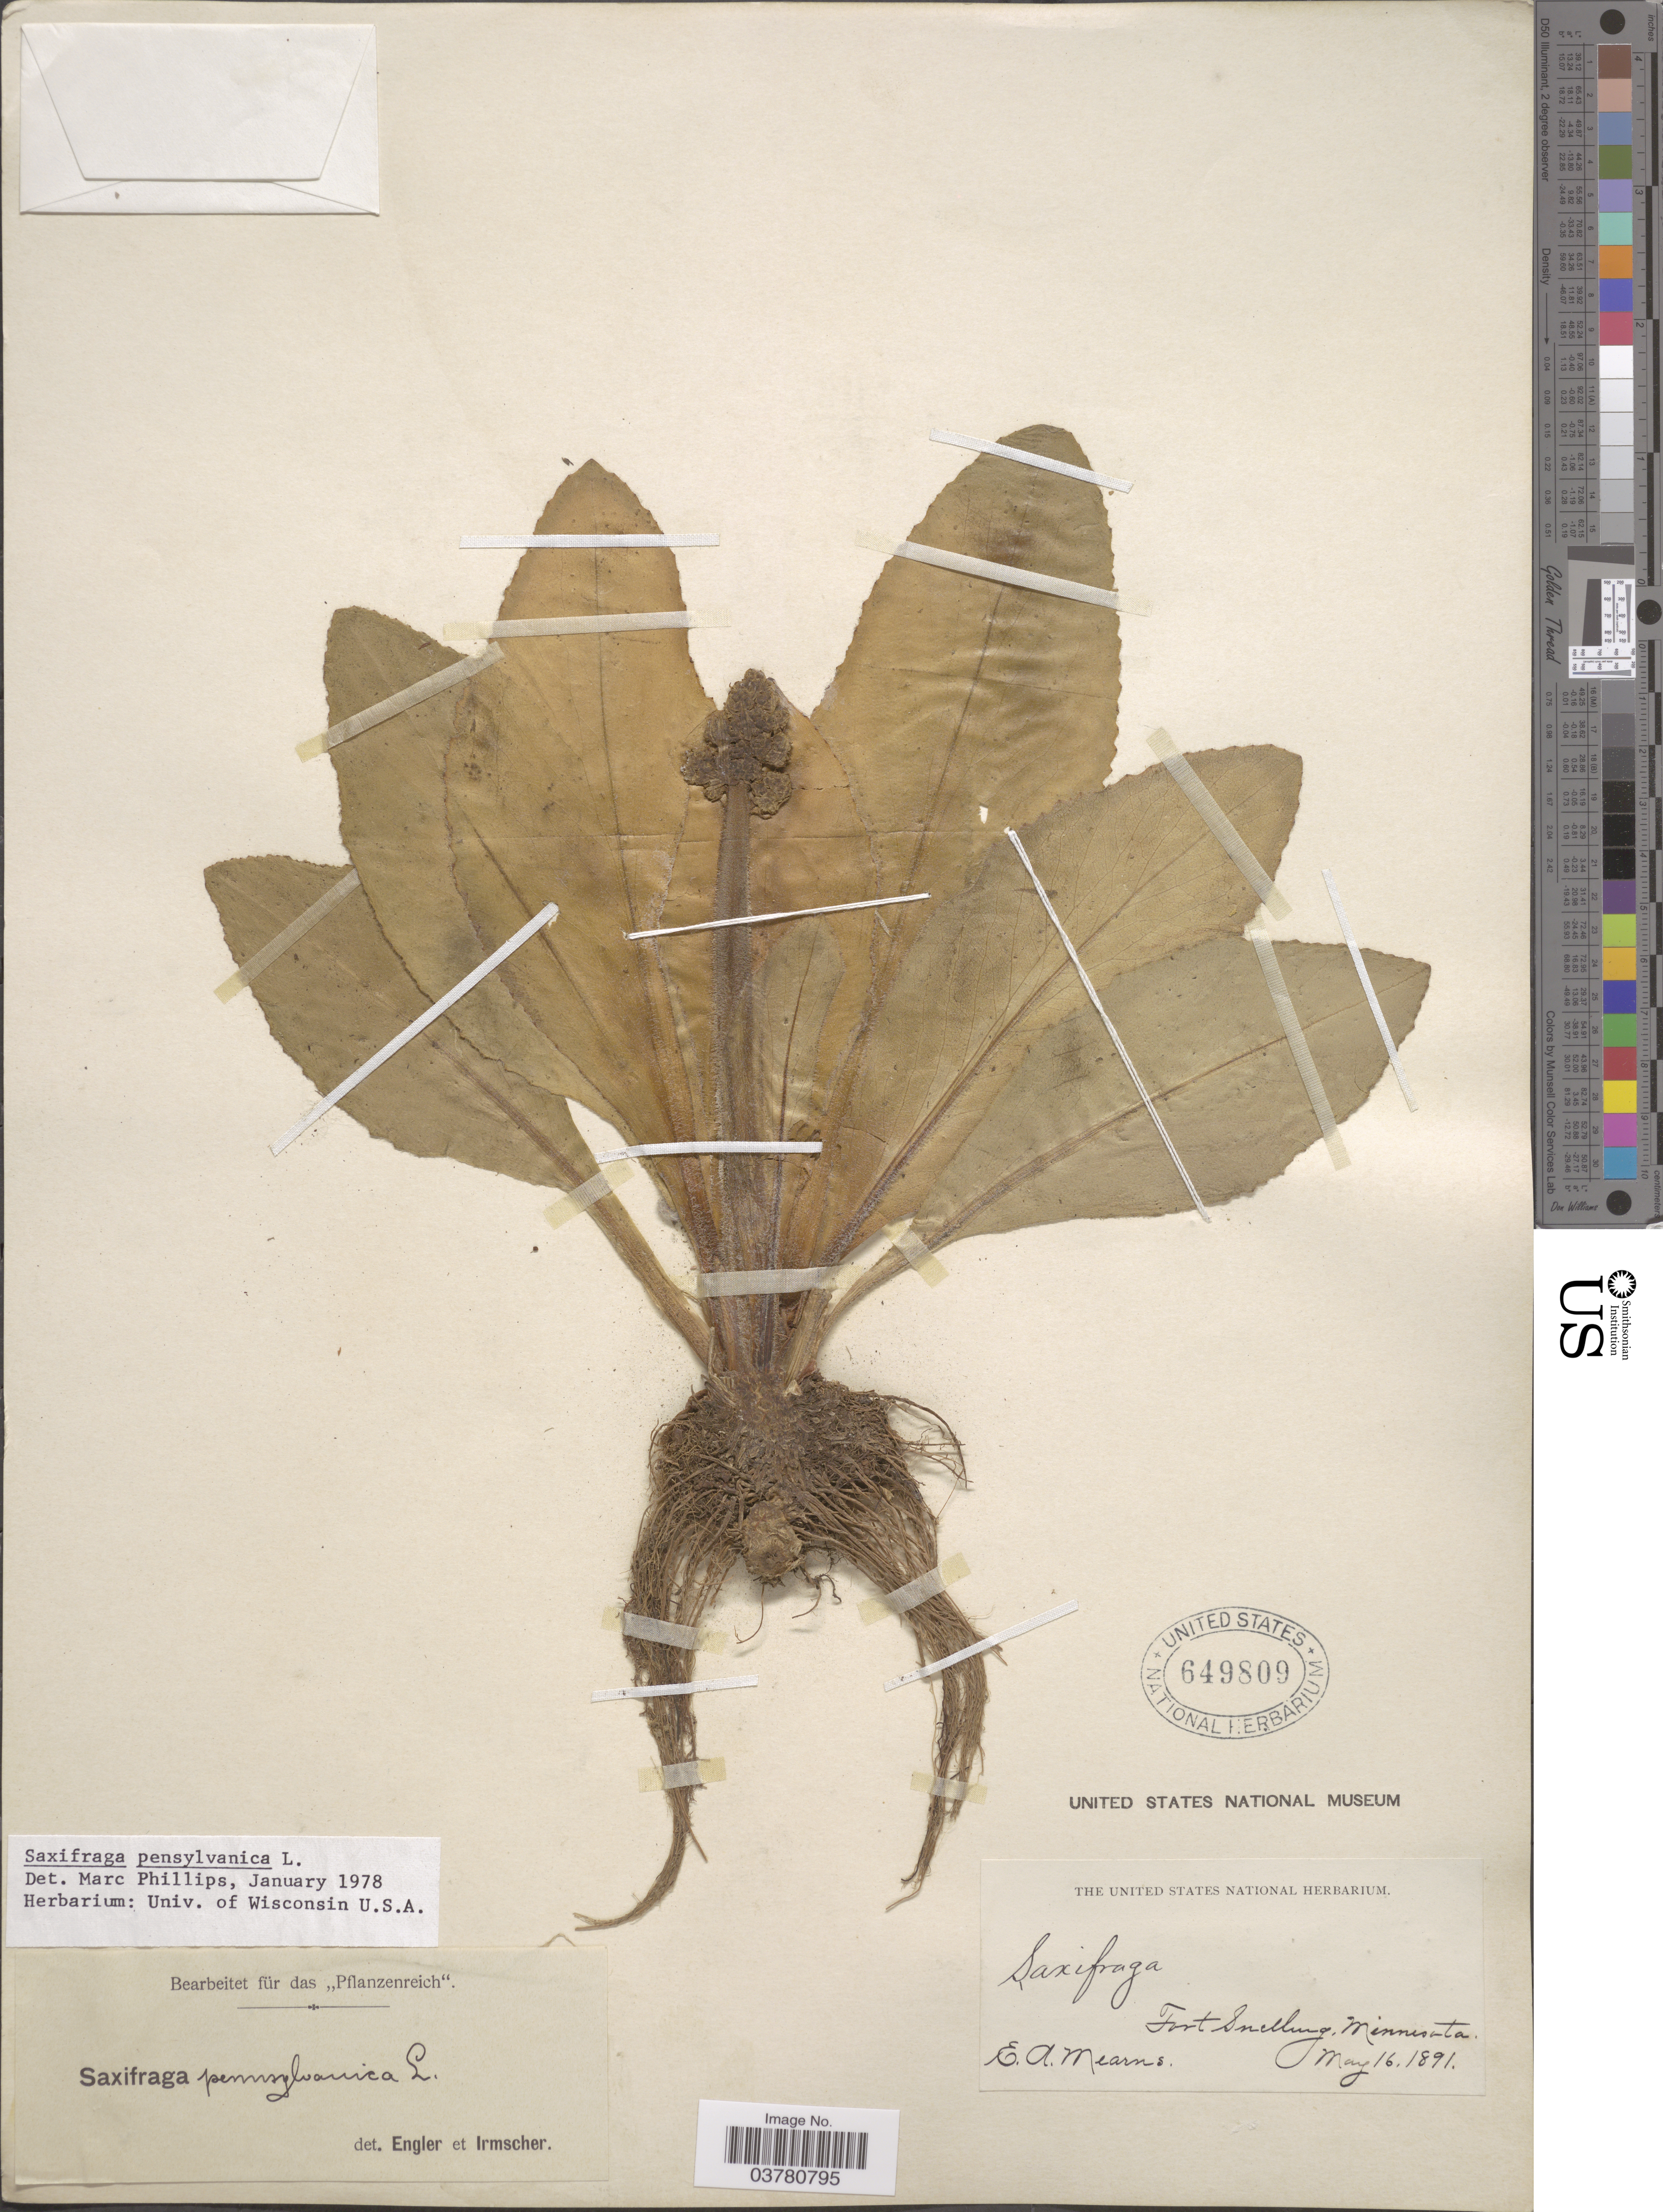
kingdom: Plantae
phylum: Tracheophyta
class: Magnoliopsida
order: Saxifragales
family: Saxifragaceae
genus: Micranthes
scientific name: Micranthes pensylvanica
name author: (L.) Haw.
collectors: E. A. Mearns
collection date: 1891-05-16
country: United States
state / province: Minnesota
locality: Fort Snelling.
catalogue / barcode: US 649809